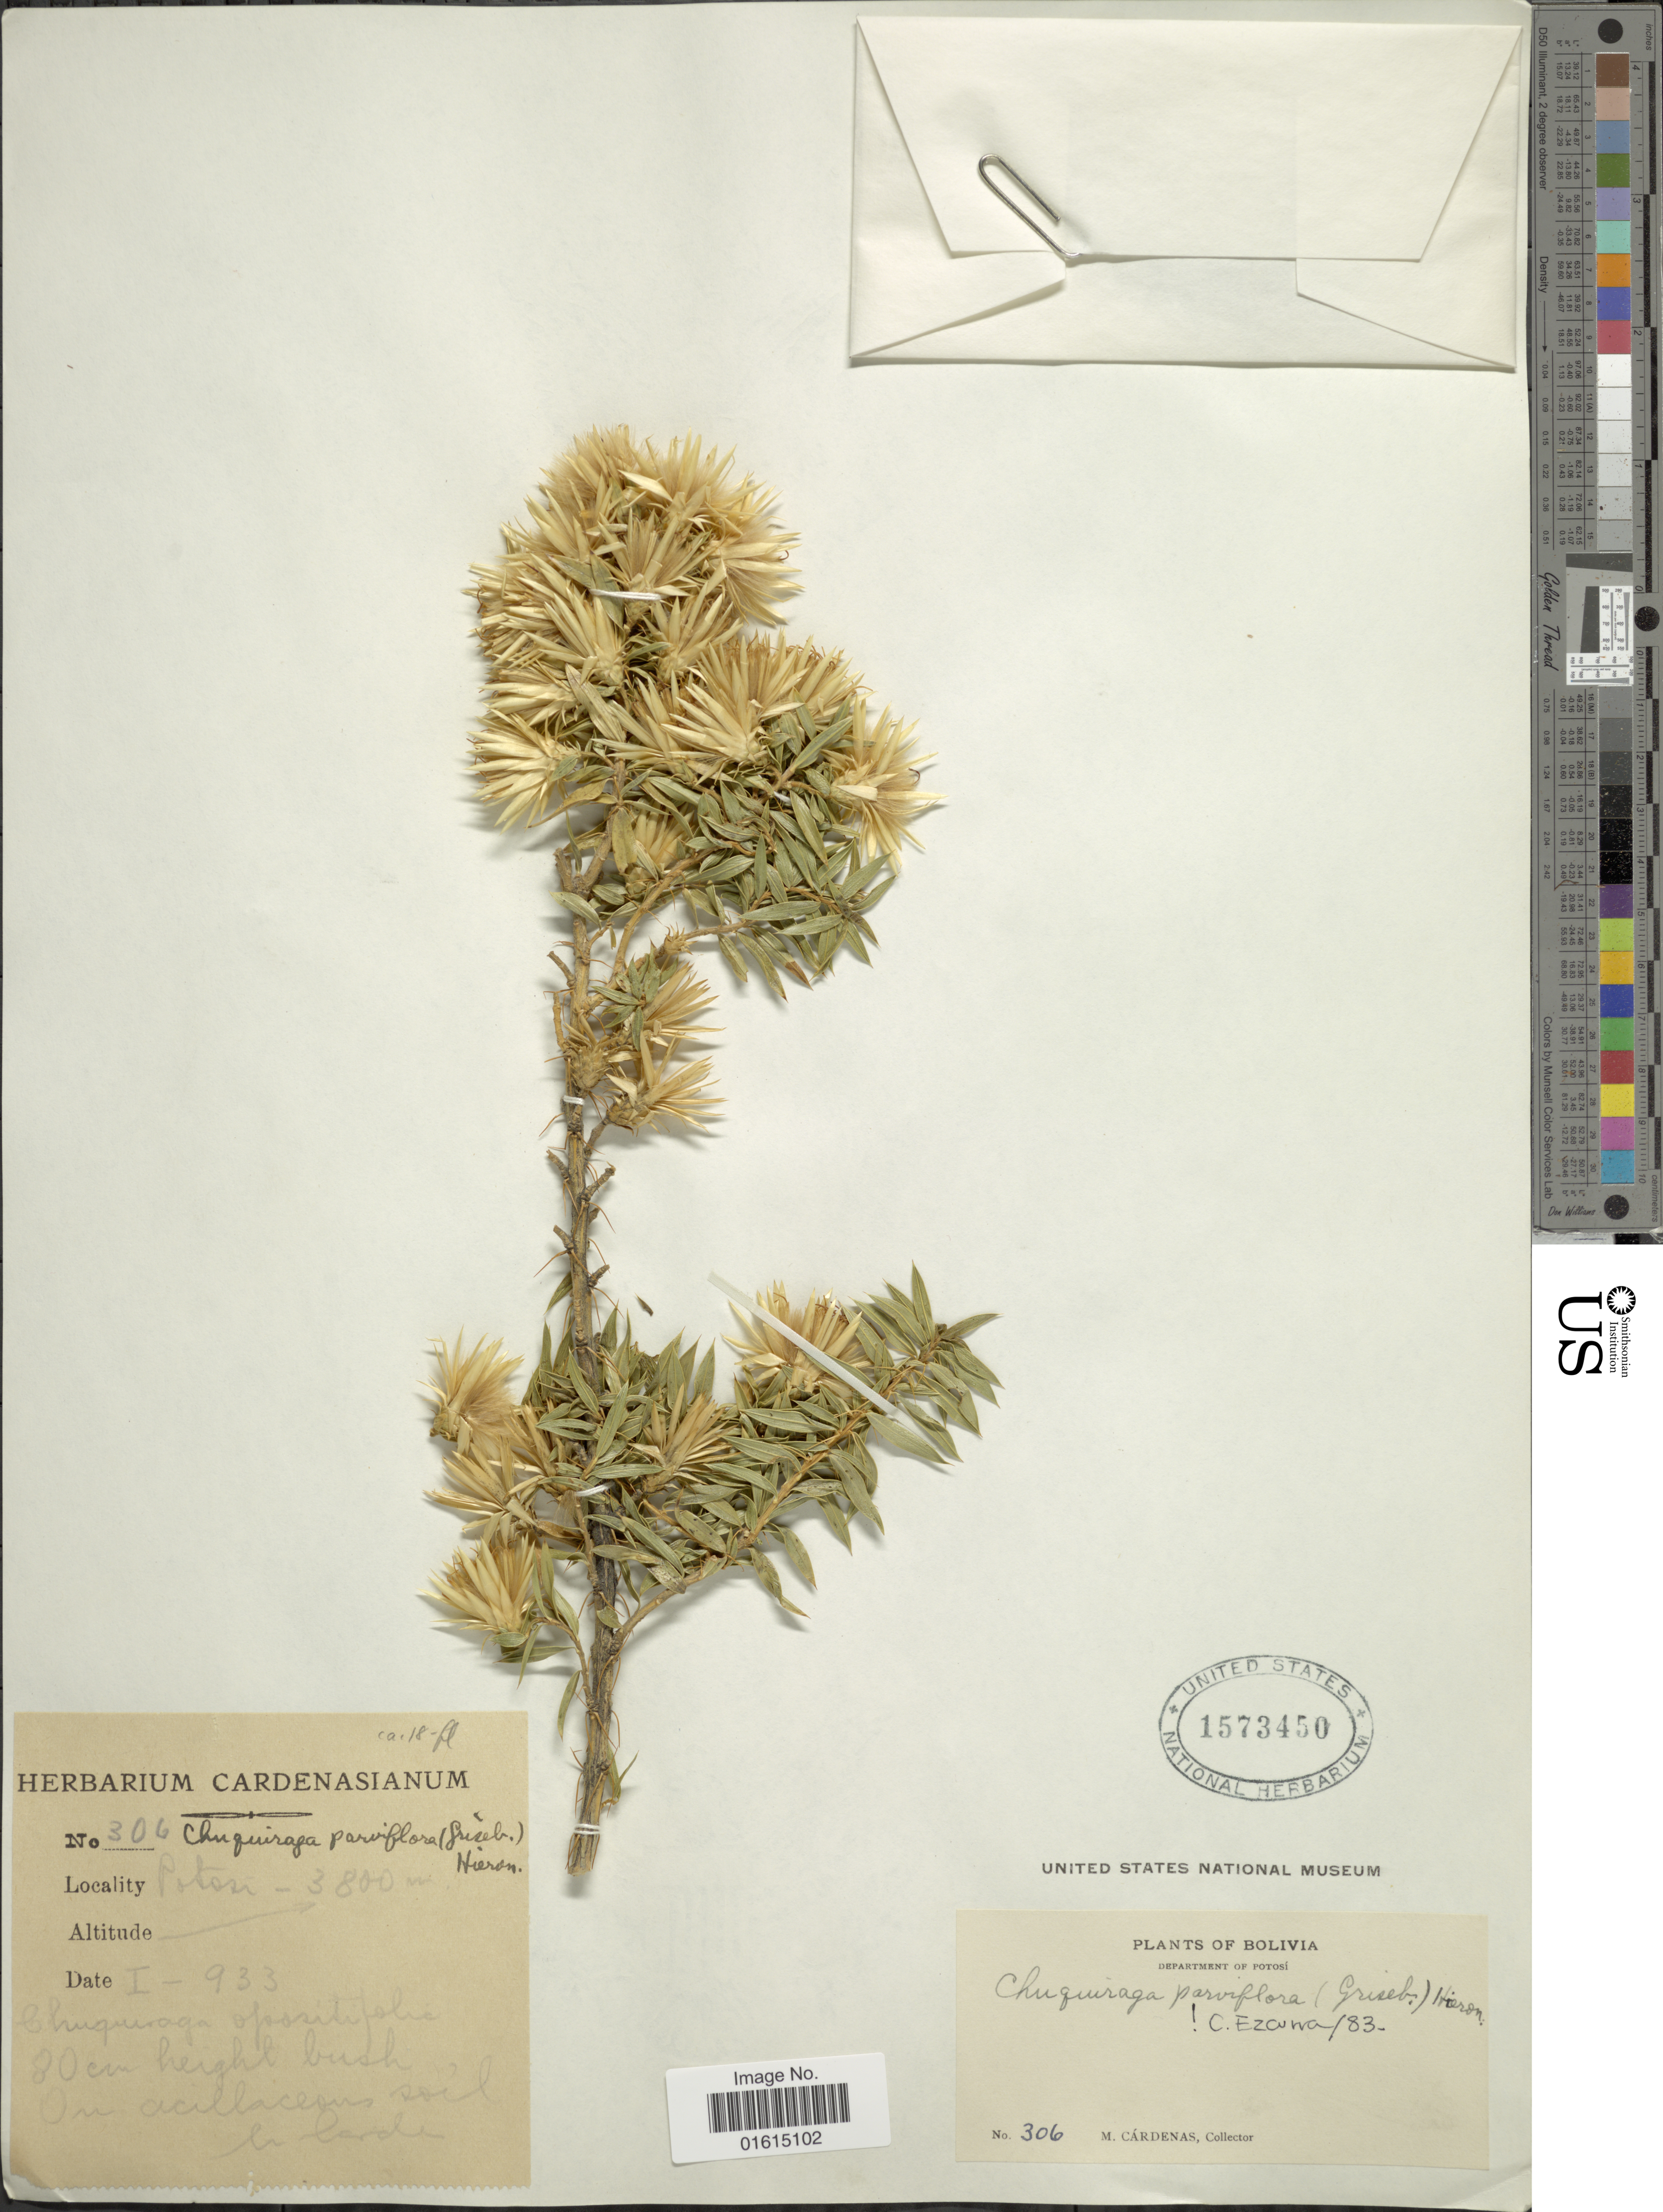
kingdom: Plantae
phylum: Tracheophyta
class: Magnoliopsida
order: Asterales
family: Asteraceae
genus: Chuquiraga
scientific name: Chuquiraga parviflora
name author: (Griseb.) Hieron.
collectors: M. Cárdenas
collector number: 306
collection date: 1933-01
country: Bolivia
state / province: Potosi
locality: Department of Potosi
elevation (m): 3800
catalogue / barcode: US 1573450